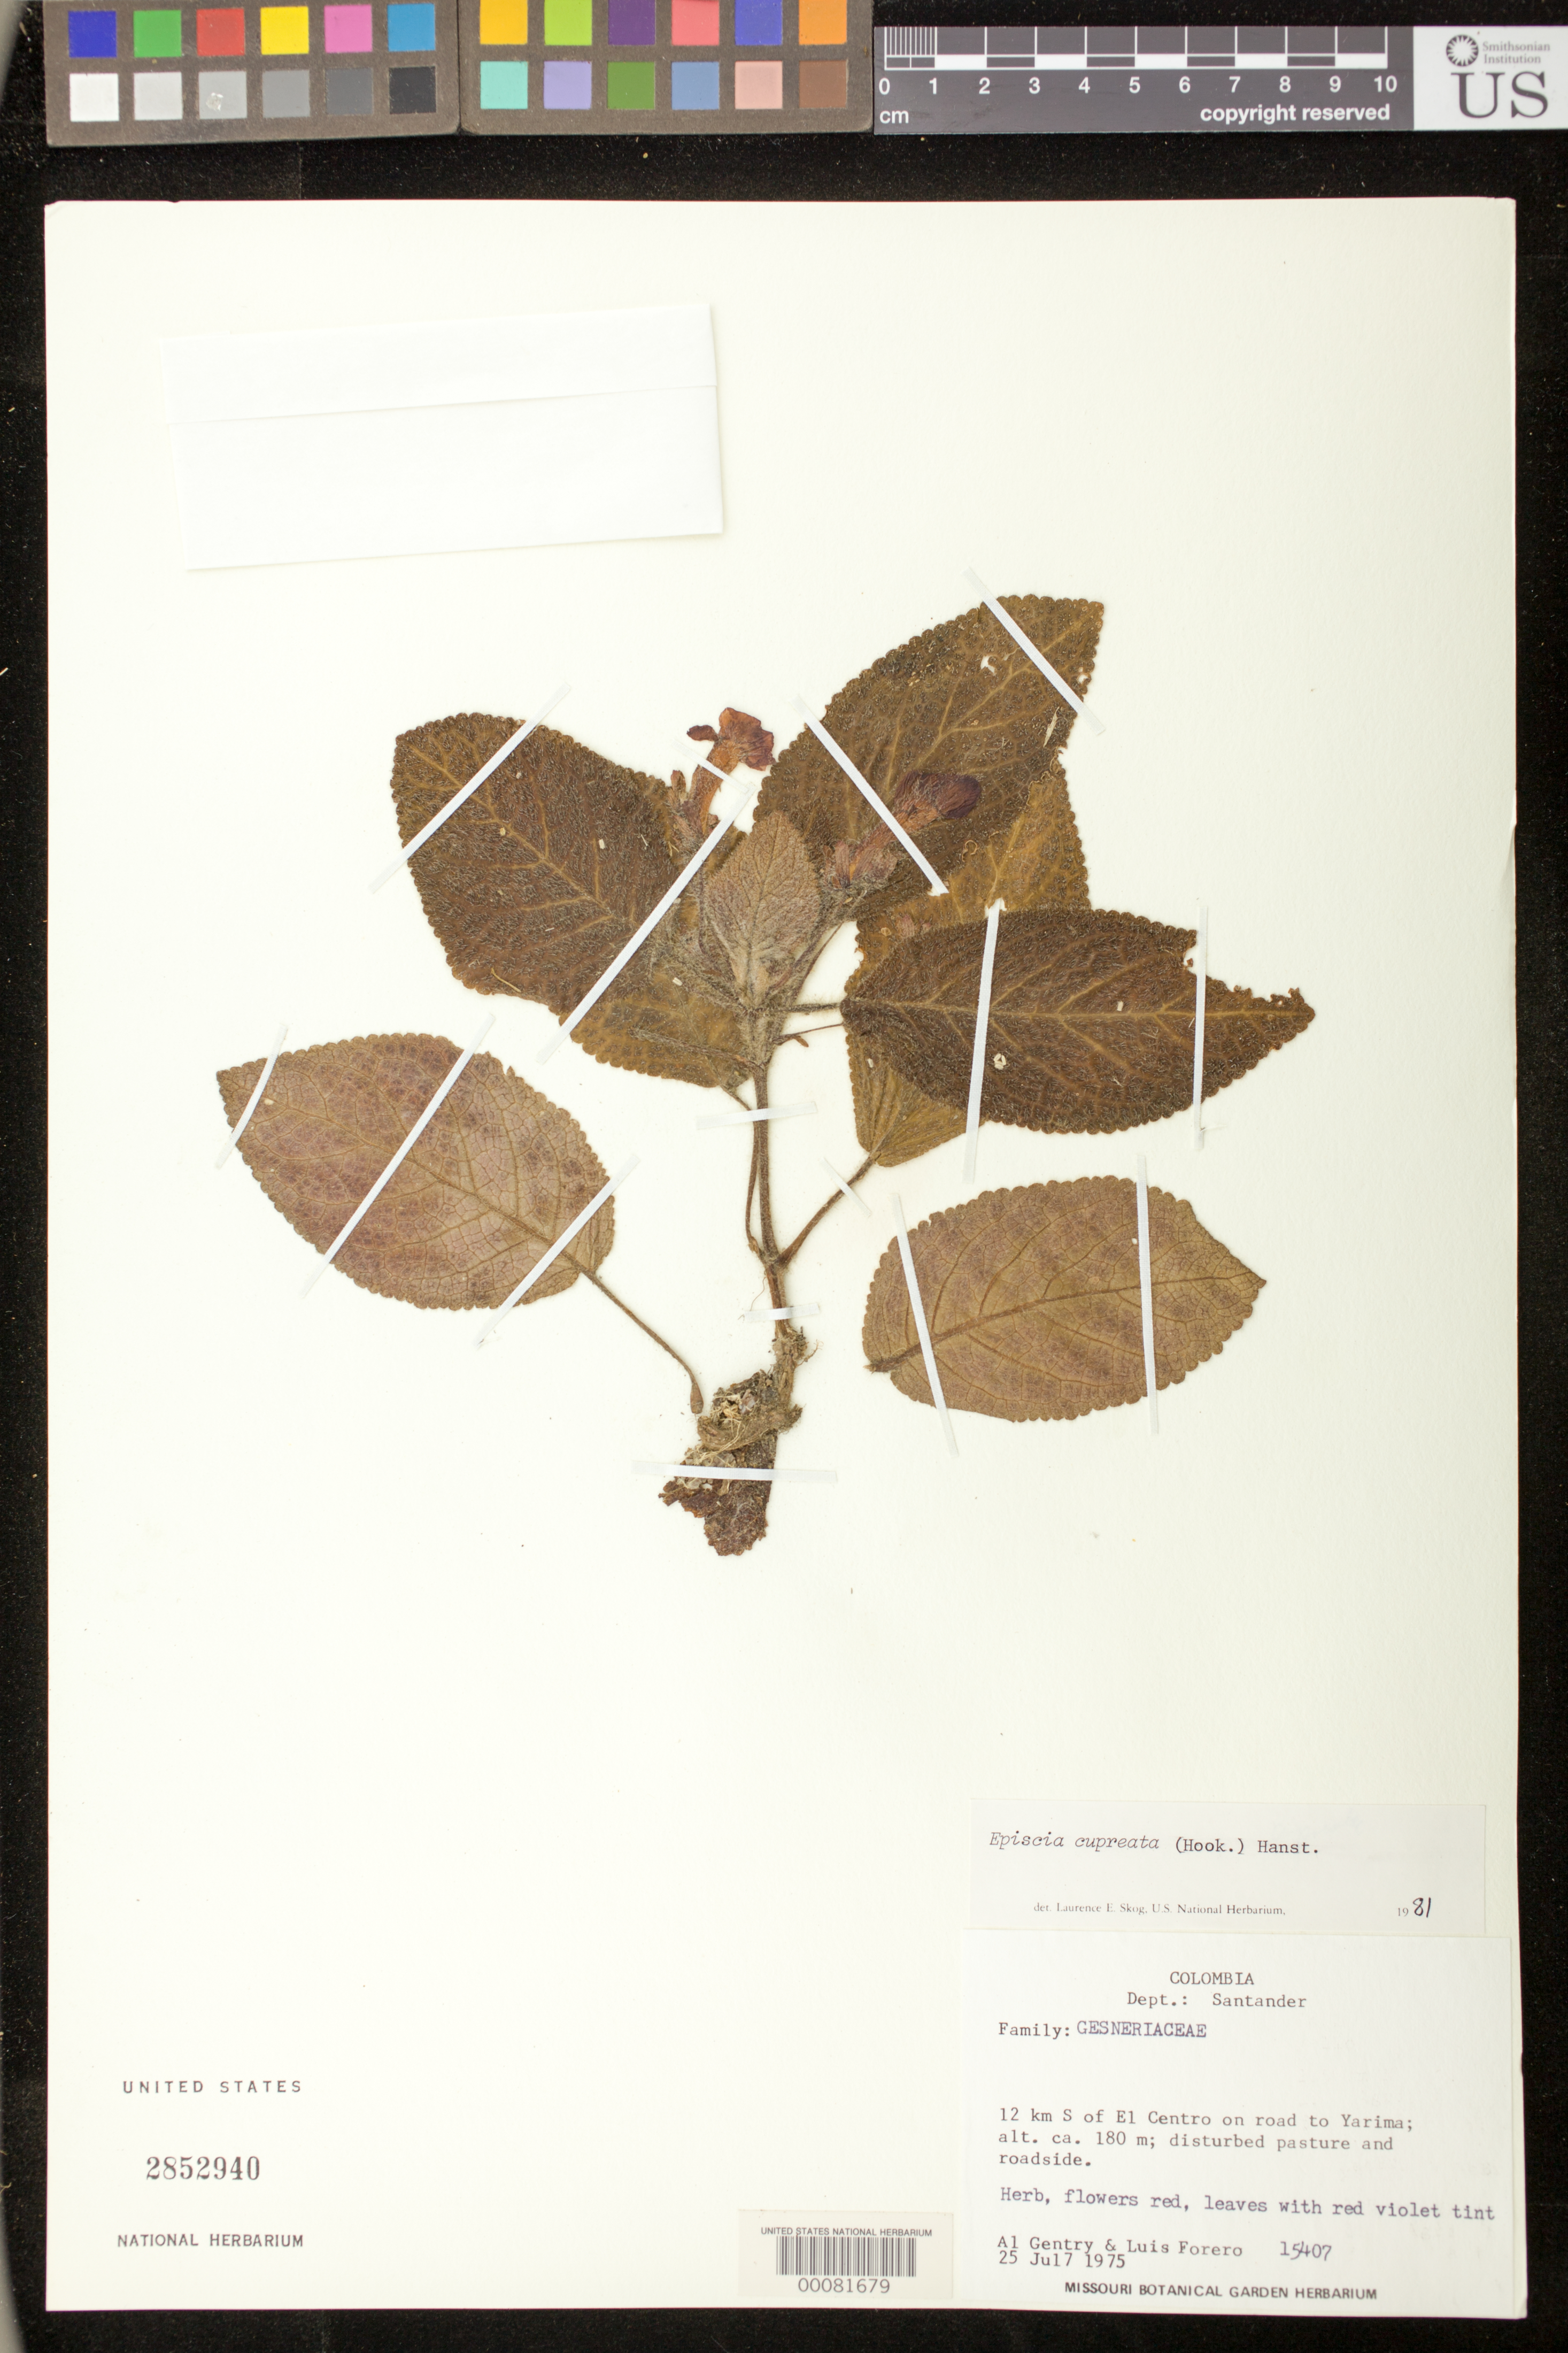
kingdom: Plantae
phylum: Tracheophyta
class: Magnoliopsida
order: Lamiales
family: Gesneriaceae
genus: Episcia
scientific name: Episcia cupreata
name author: (Hook.) Hanst.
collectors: A. H. Gentry & L. E. Forero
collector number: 15407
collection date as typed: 25 Jul 1975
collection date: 1975-07-25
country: Colombia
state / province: Santander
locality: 12 km S of El Centro on road to Yarima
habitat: Disturbed pasture and roadside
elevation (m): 180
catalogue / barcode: US 2852940